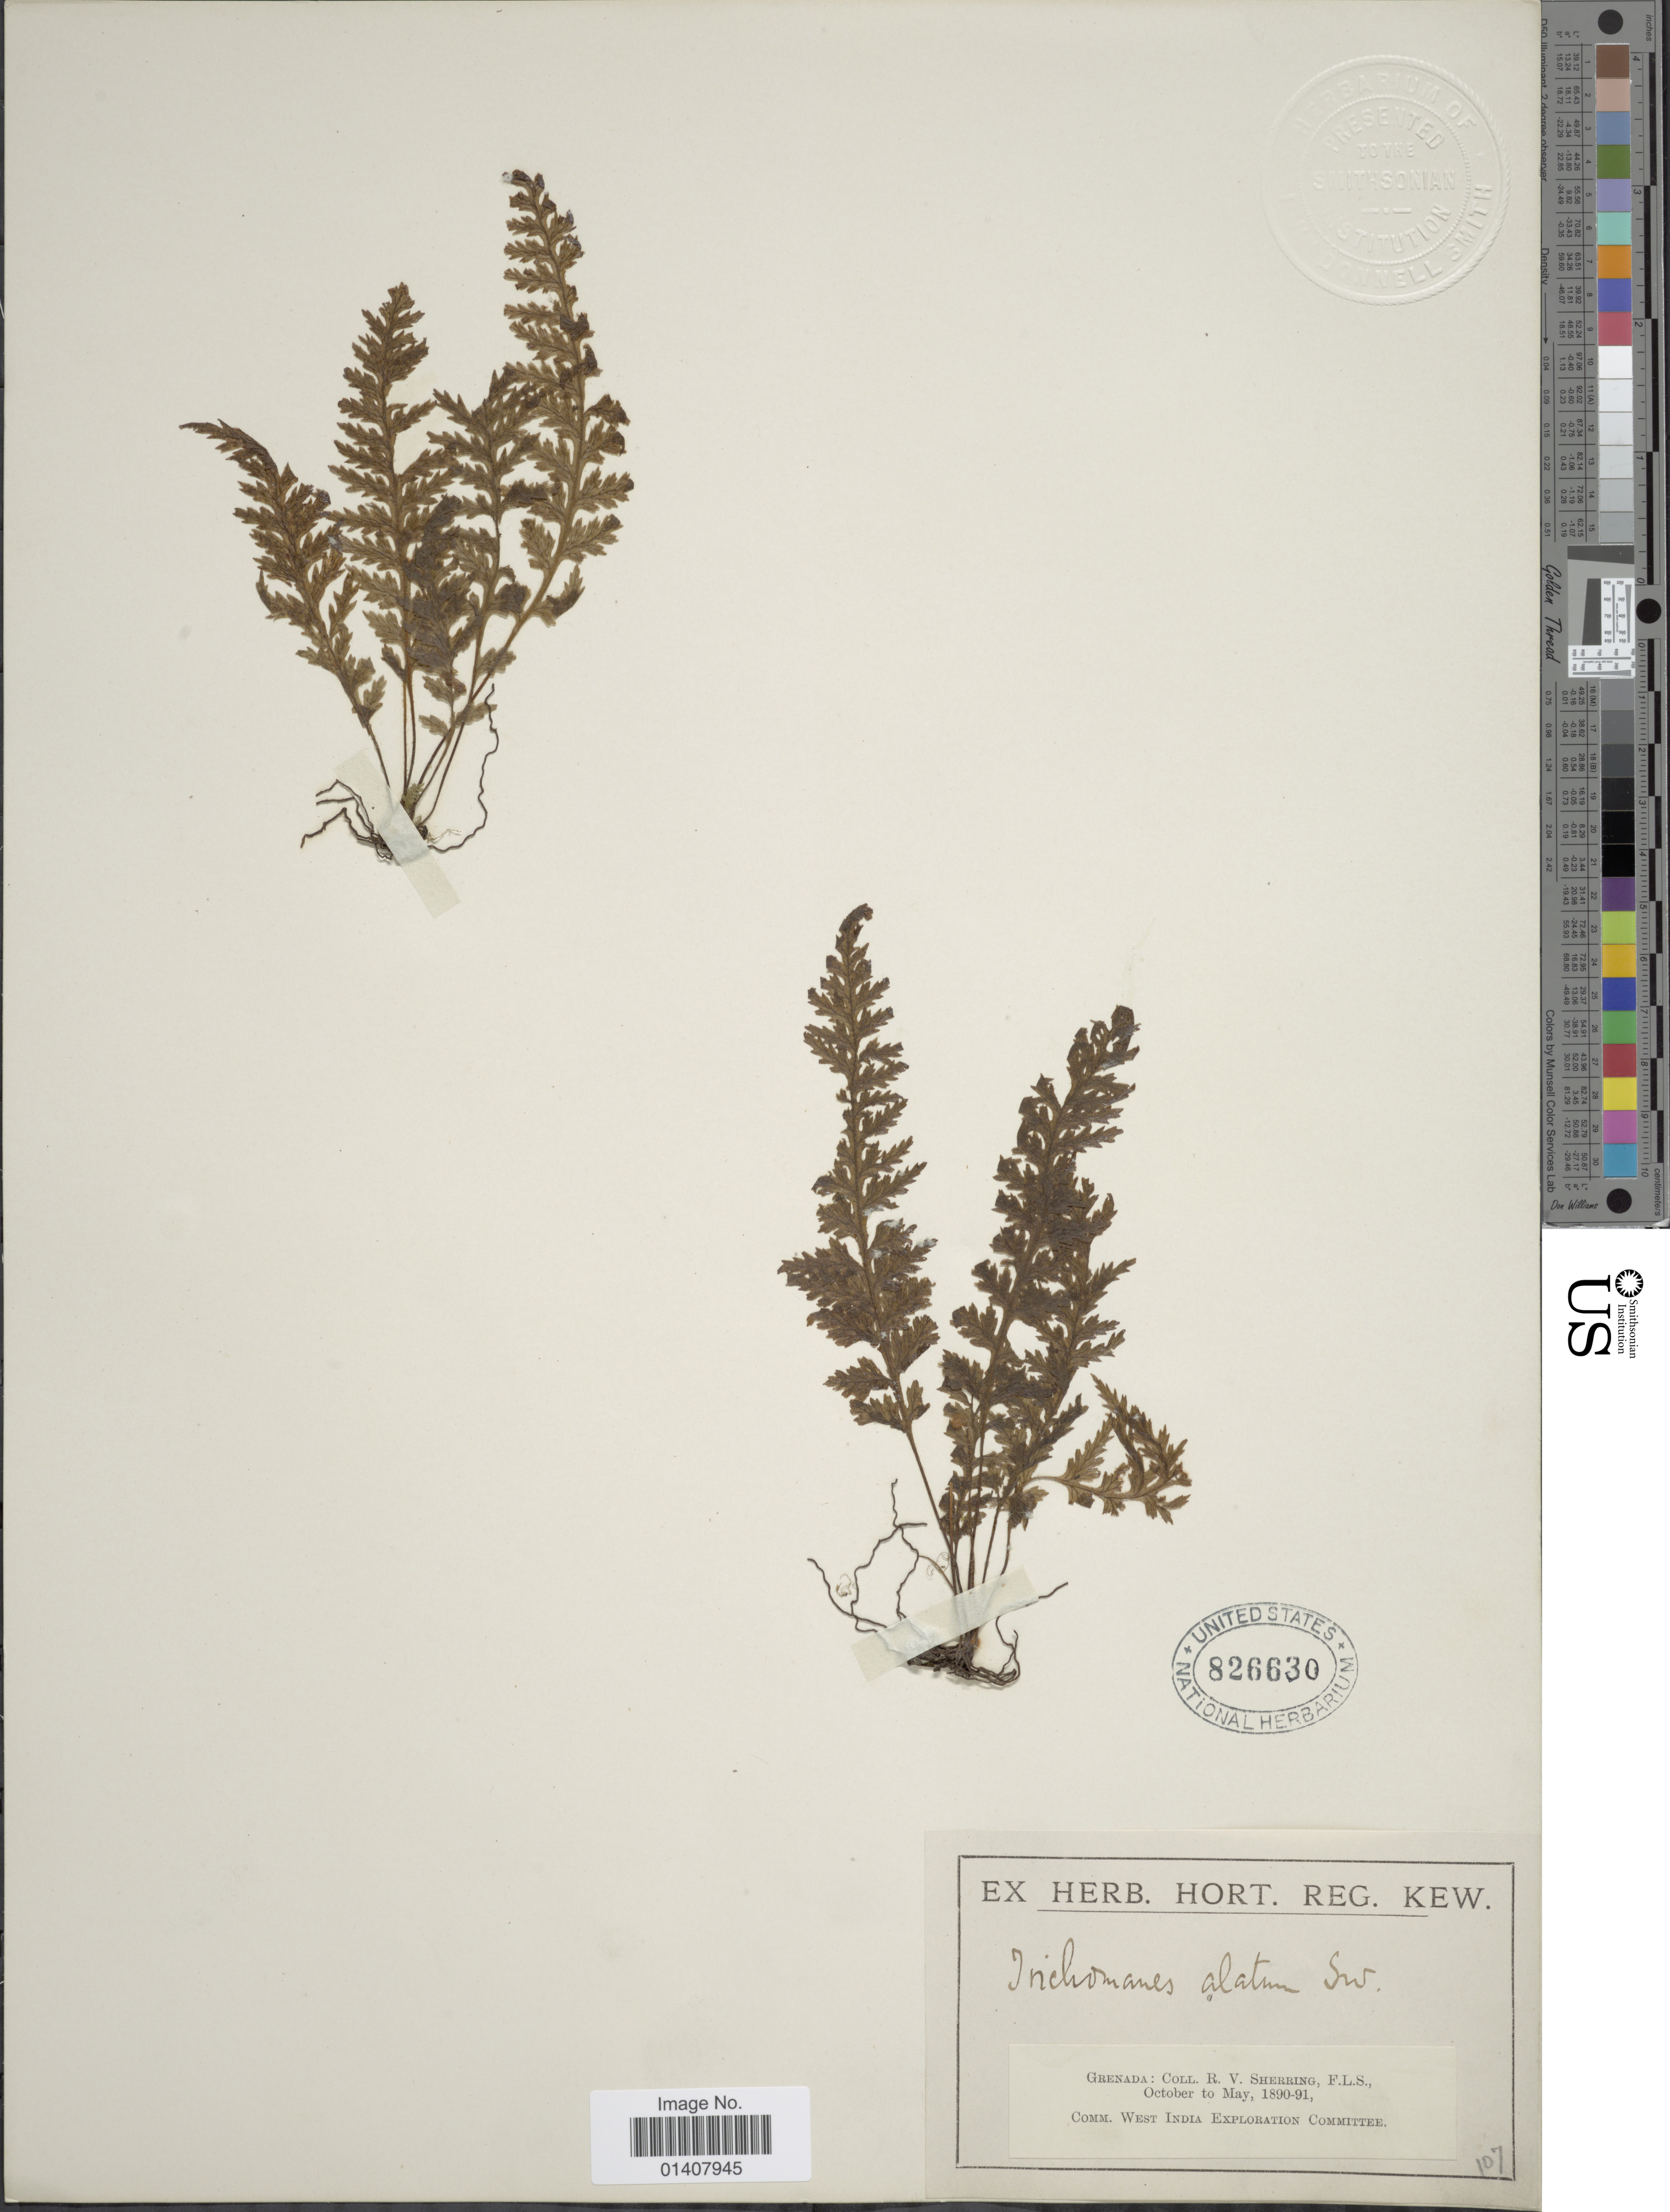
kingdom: Plantae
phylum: Tracheophyta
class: Polypodiopsida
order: Hymenophyllales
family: Hymenophyllaceae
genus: Trichomanes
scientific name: Trichomanes alatum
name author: Sw.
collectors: R. Sherring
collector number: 107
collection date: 1890-10/1891-05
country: Grenada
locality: Grenada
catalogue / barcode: US 826630